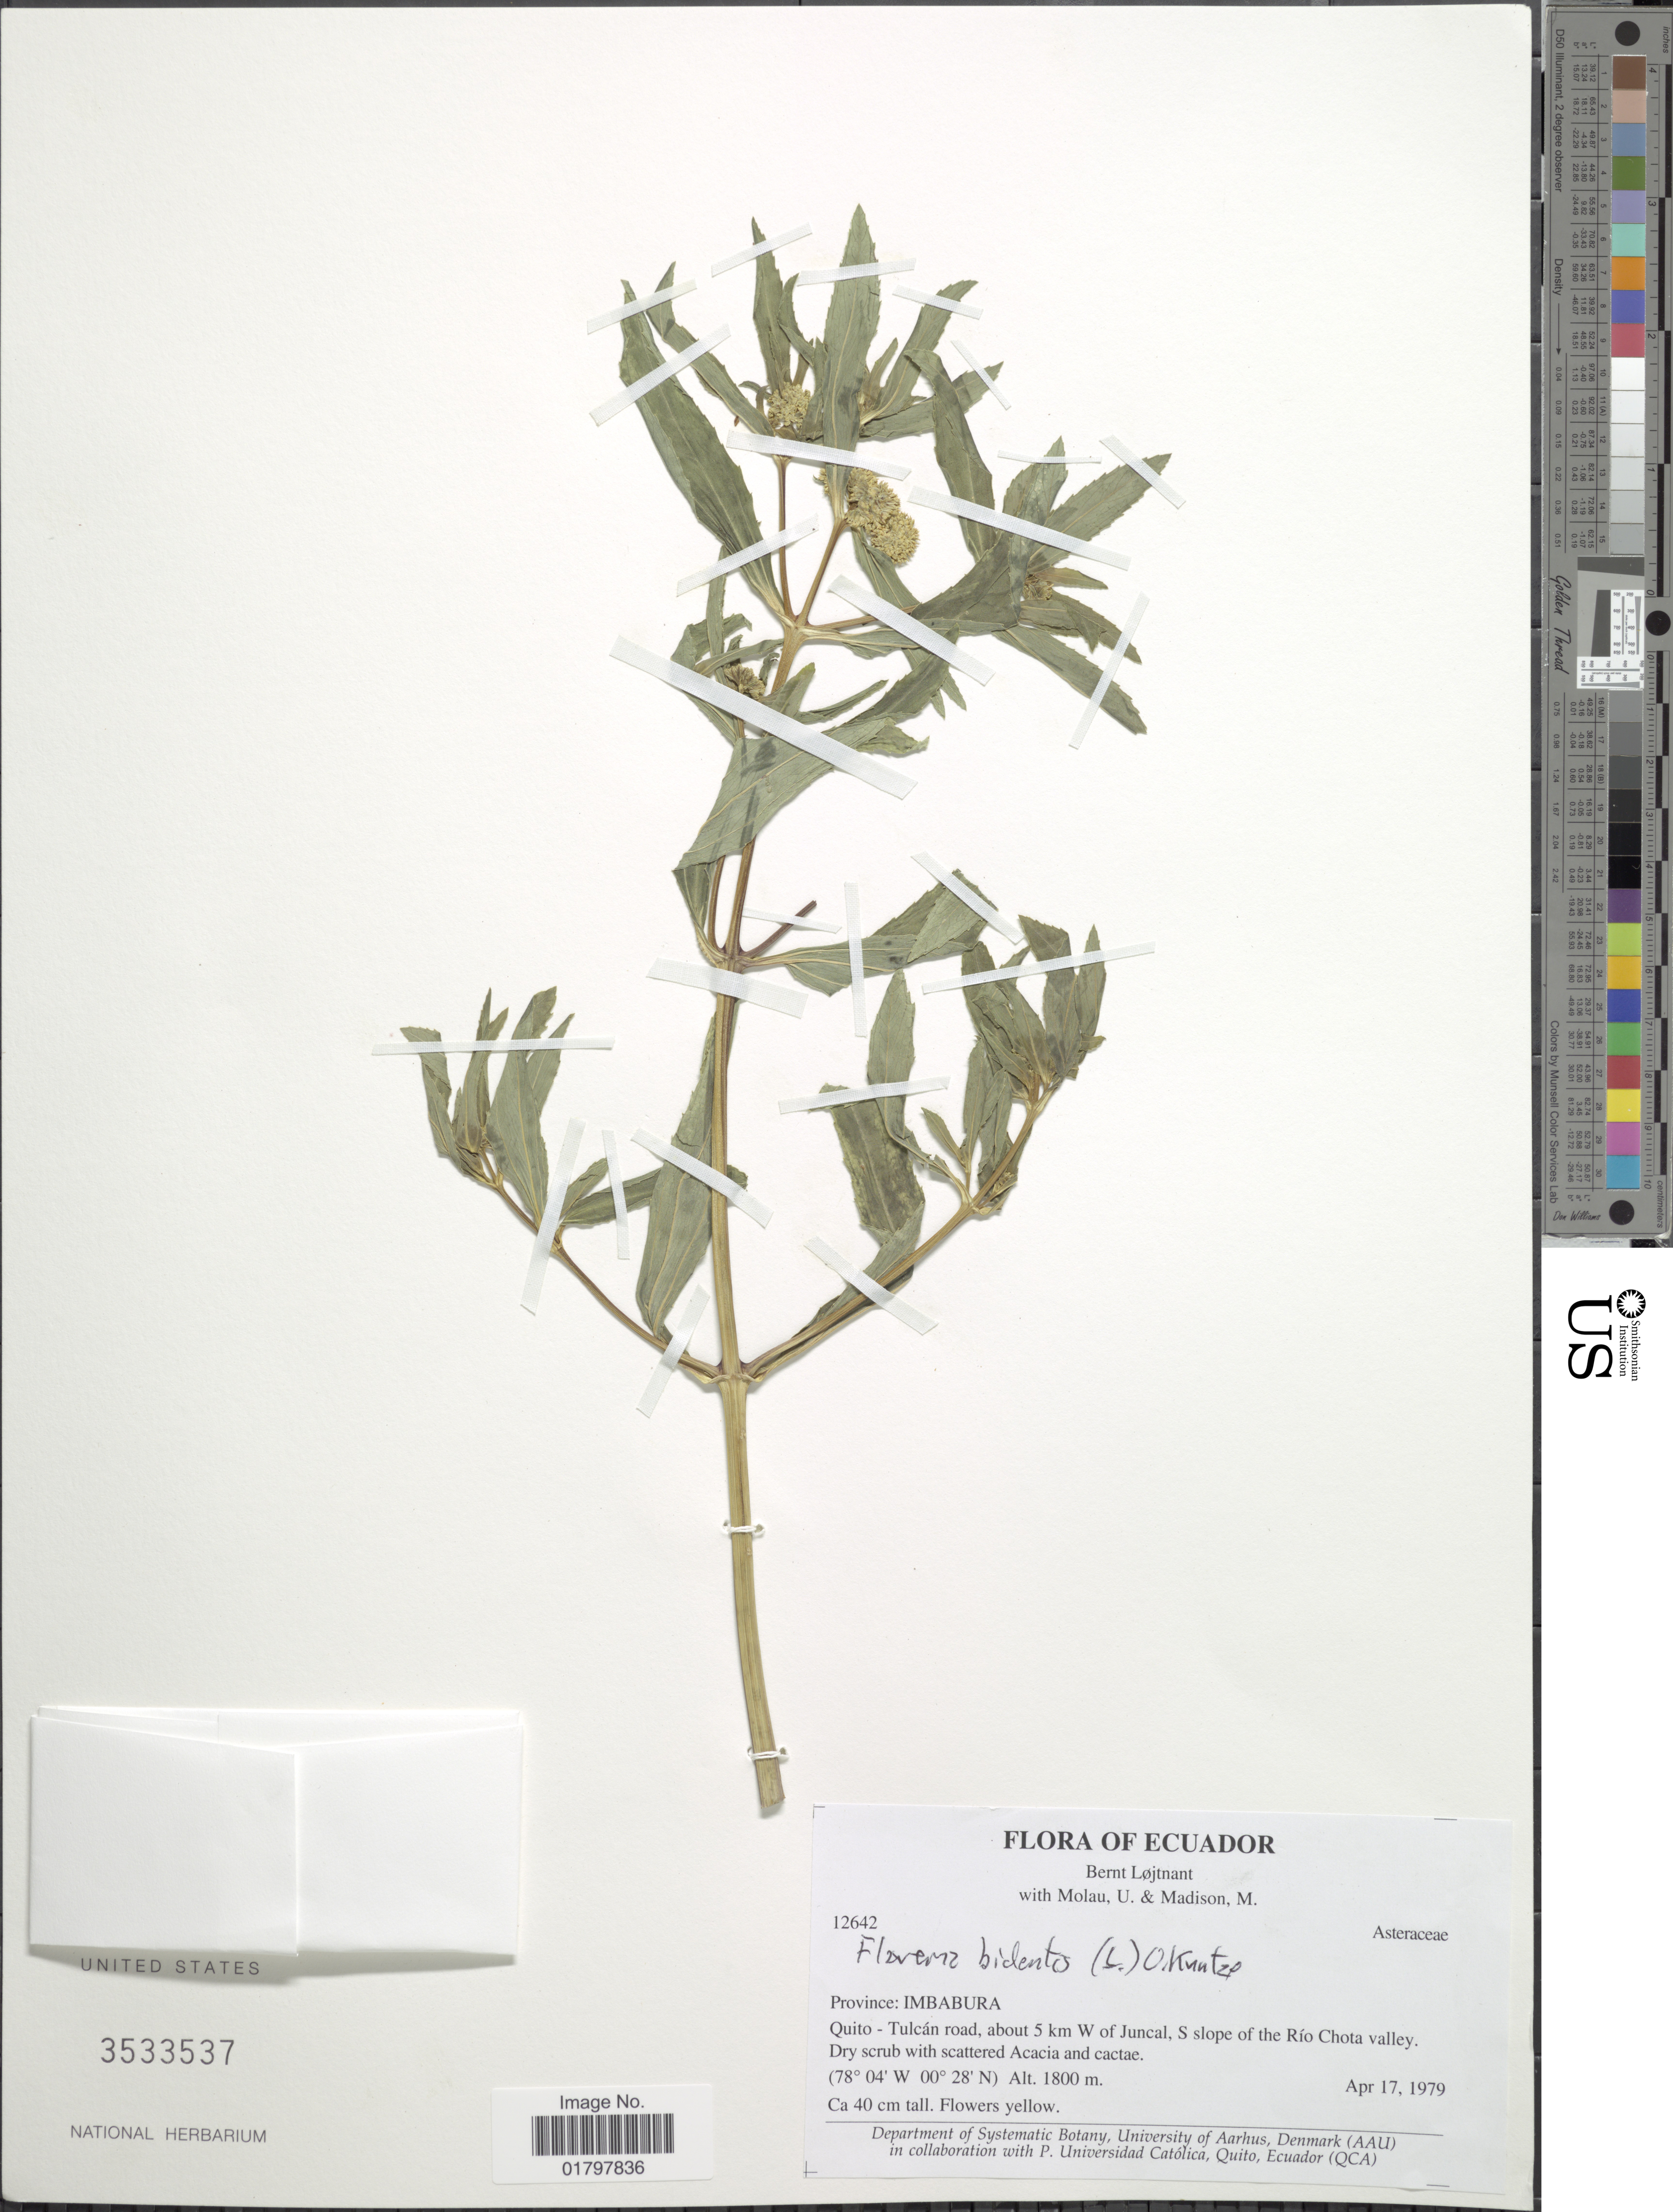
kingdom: Plantae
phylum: Tracheophyta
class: Magnoliopsida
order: Asterales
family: Asteraceae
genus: Flaveria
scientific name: Flaveria bidentis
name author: (L.) Kuntze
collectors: B. Löjtnant, U. Molau & M. T. Madison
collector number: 12642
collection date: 1979-04-17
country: Ecuador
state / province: Imbabura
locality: Province: Imbabura. Quito - Tulcán road, about 5 km W of Juncal, S slope of the Río Chota valley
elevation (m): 1800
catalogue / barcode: US 3533537